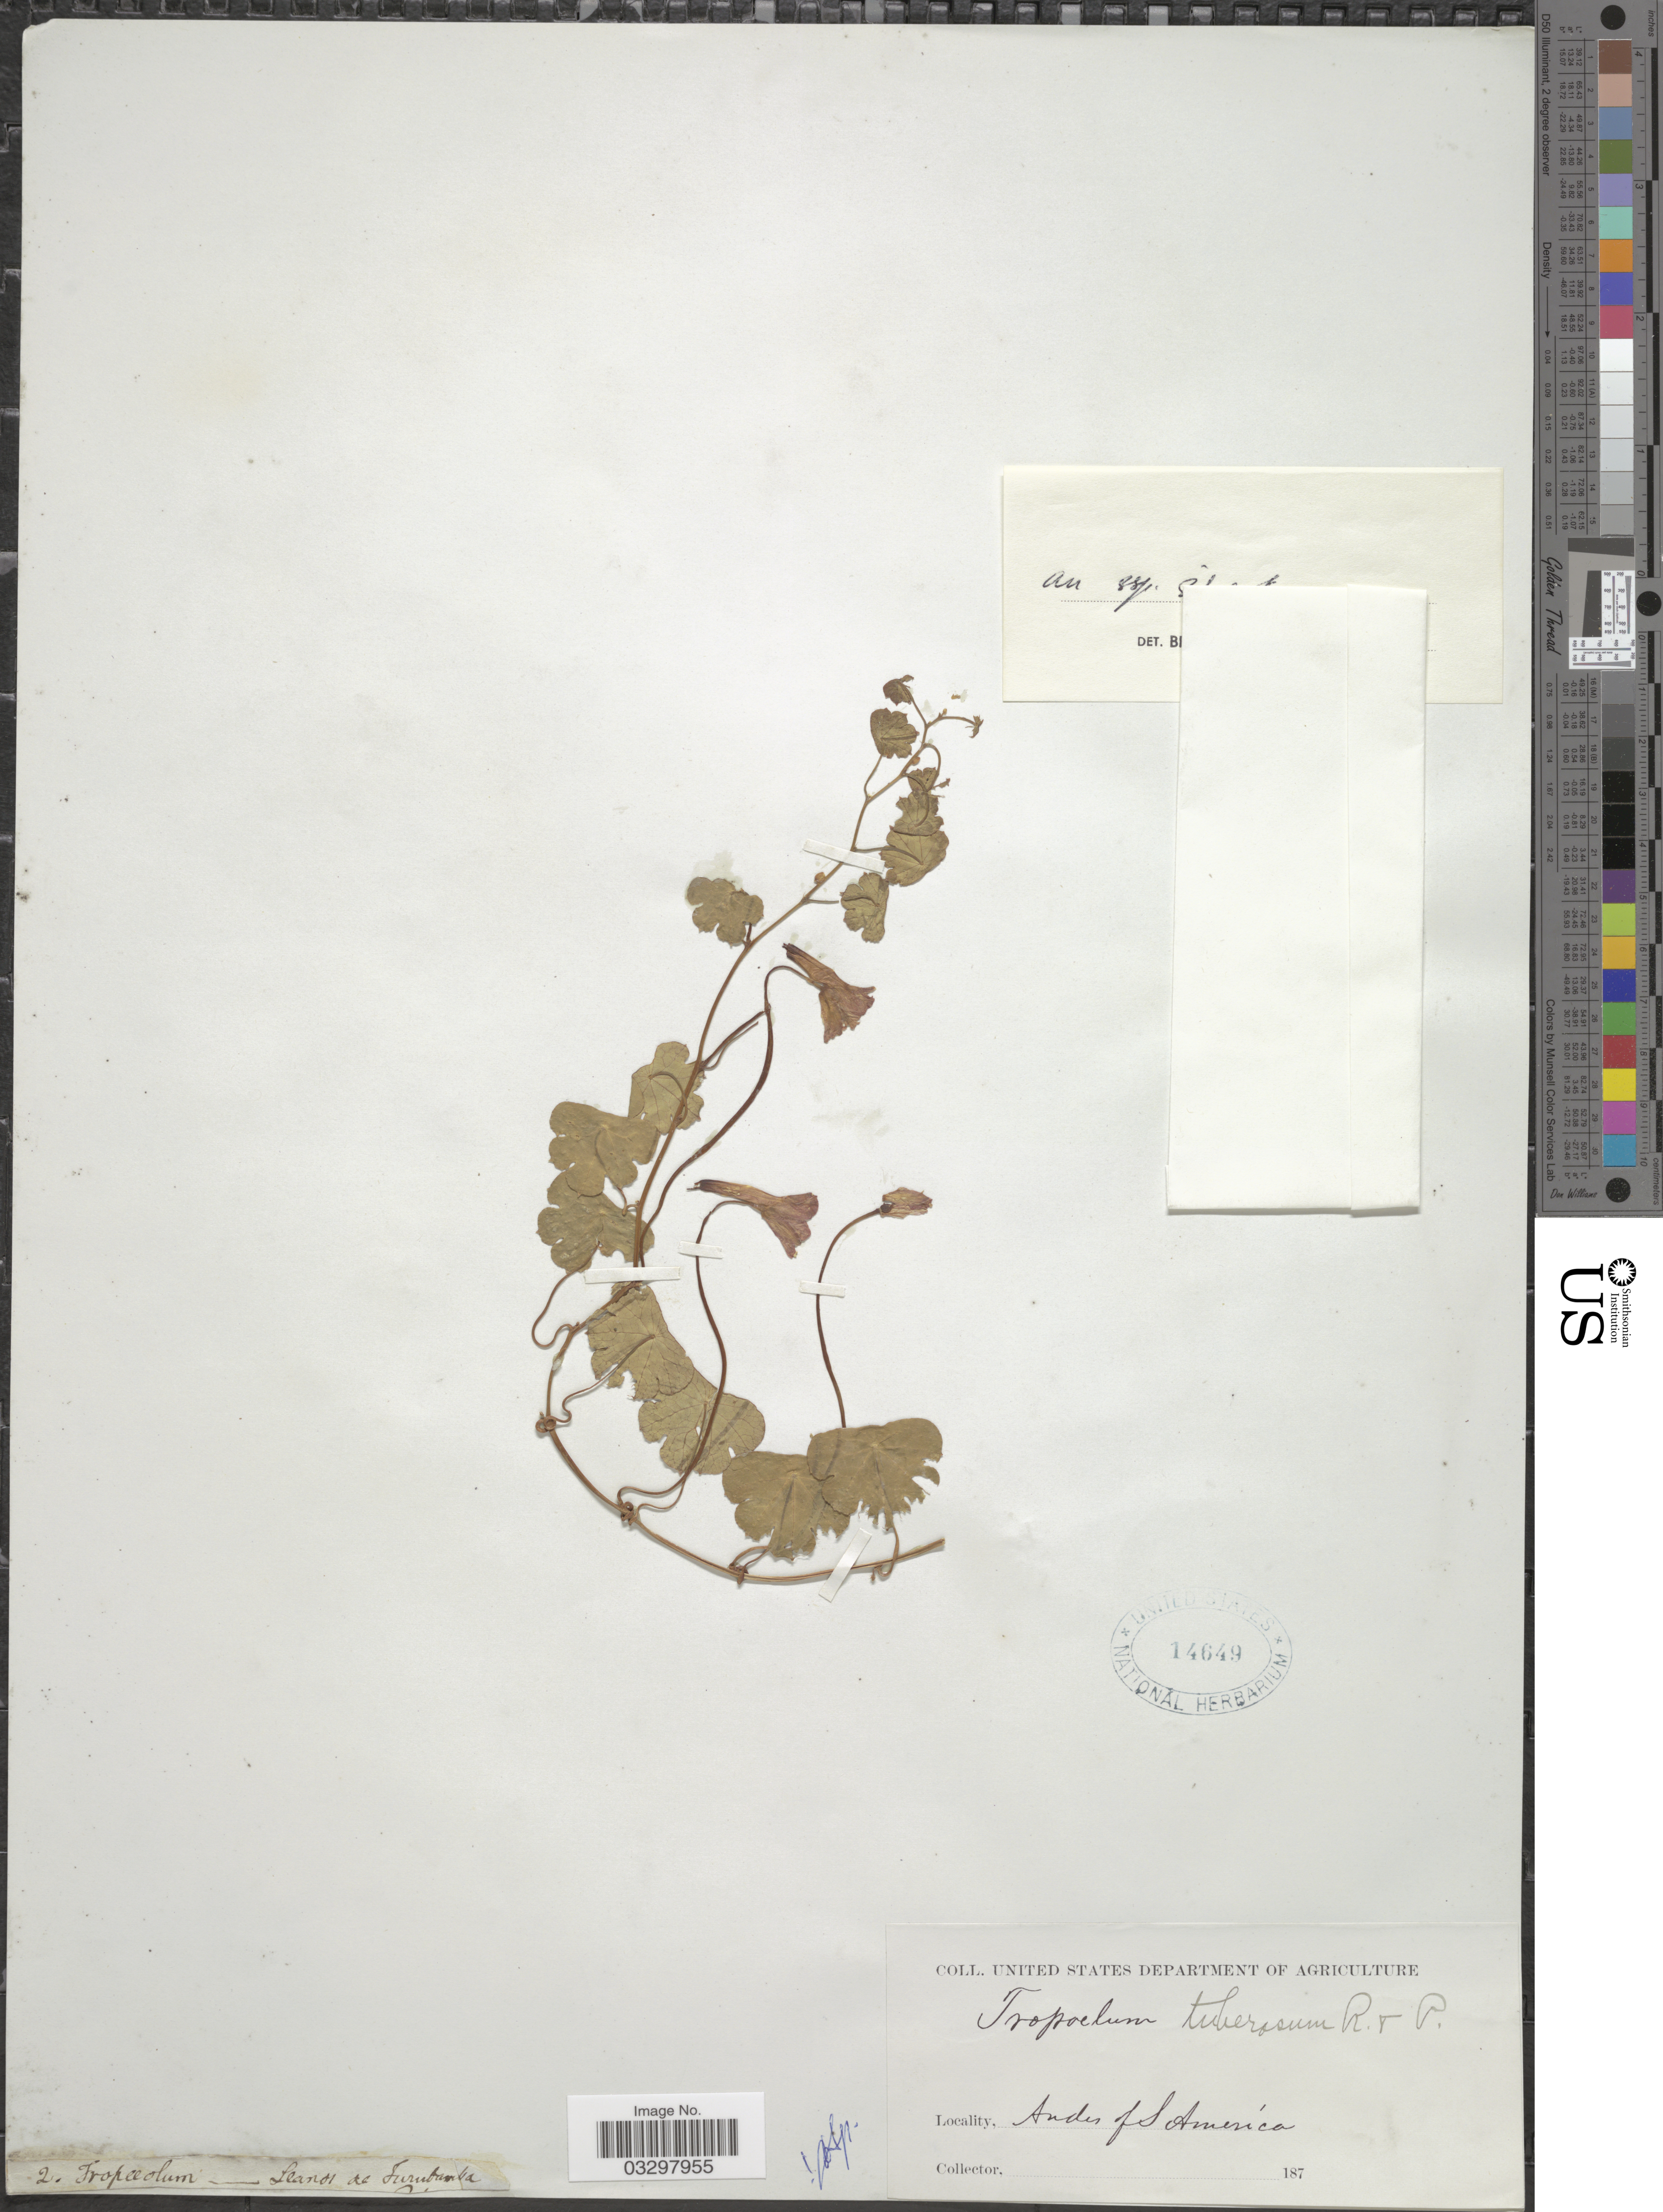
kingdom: Plantae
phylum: Tracheophyta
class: Magnoliopsida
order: Brassicales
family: Tropaeolaceae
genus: Tropaeolum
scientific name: Tropaeolum tuberosum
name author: Ruiz & Pav.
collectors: United States Department of Agriculture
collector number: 2?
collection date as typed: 187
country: Ecuador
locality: Andes of America, Canons de Turubamba.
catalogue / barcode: US 14649